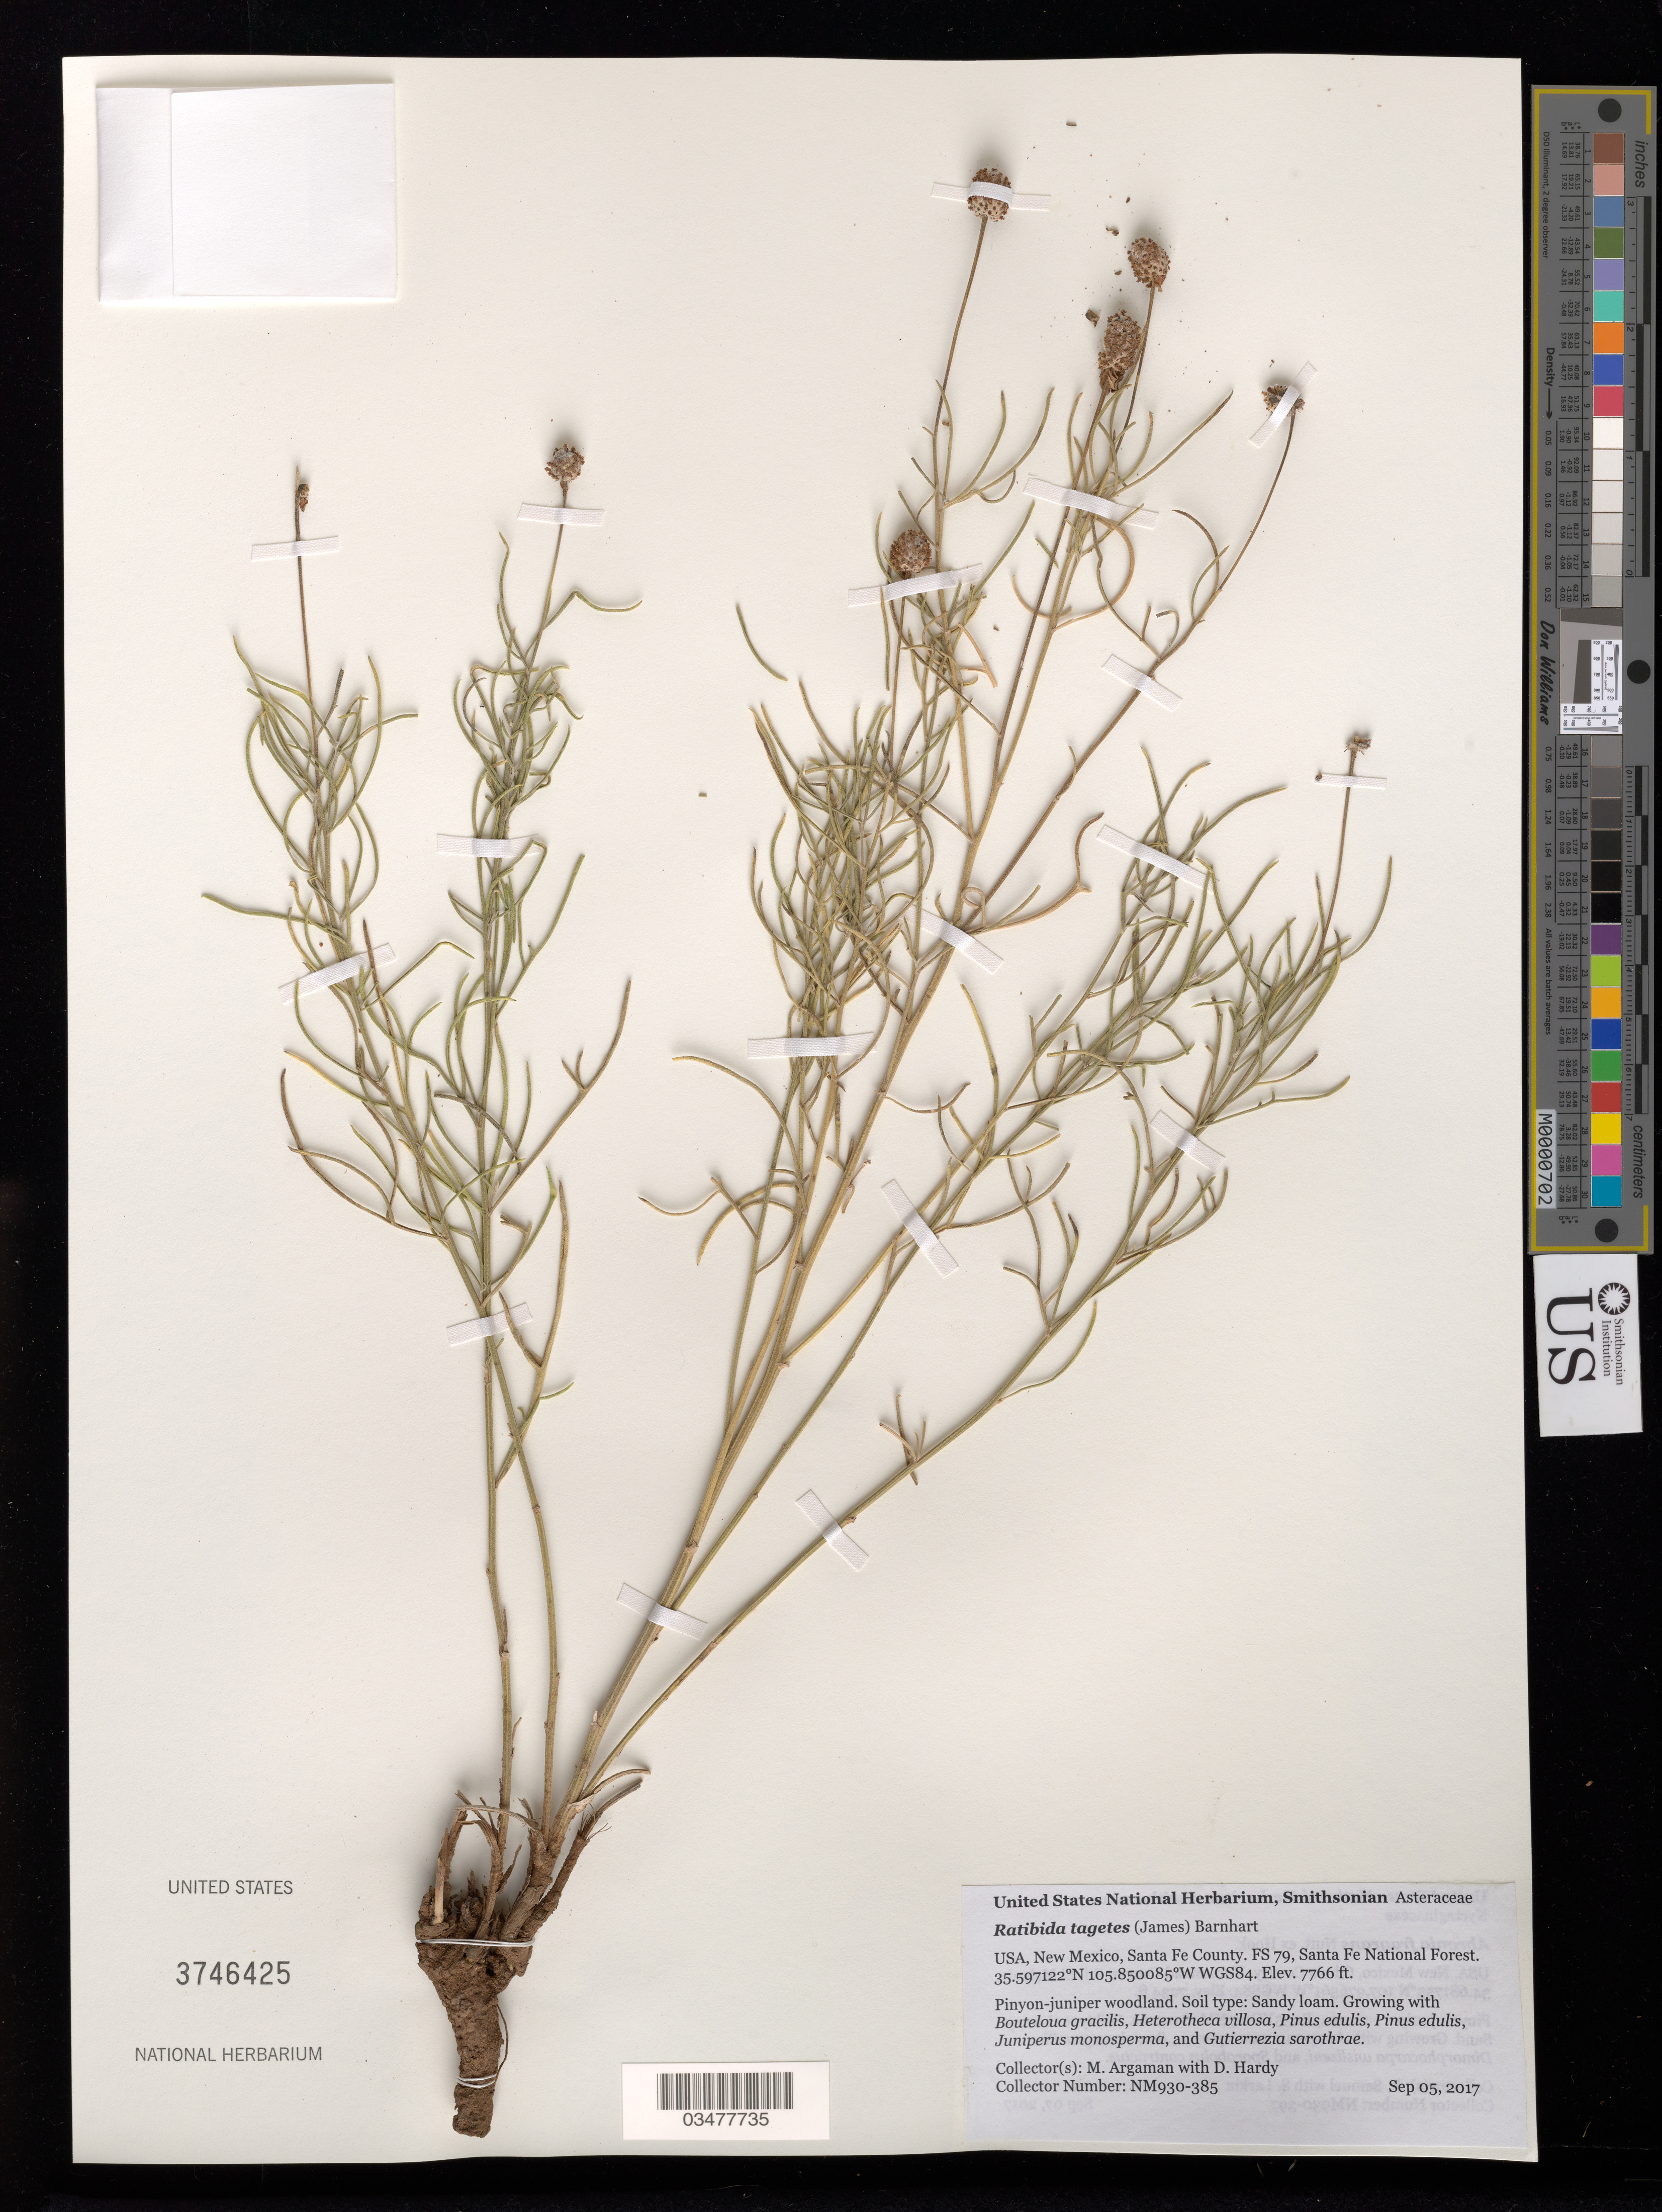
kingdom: Plantae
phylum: Tracheophyta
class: Magnoliopsida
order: Asterales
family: Asteraceae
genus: Ratibida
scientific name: Ratibida tagetes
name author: (James) Barnhart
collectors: M. Argaman & D. Hardy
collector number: NM930-385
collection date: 2017-09-05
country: United States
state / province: New Mexico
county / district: Santa Fe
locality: Santa Fe National Forest, Forest Service Road 79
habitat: Sandy loam. Pinyon-juniper woodland. With Bouteloua gracilis, Pinus edulis, Juniperus monosperma, etc.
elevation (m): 2367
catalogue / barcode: US 3746425